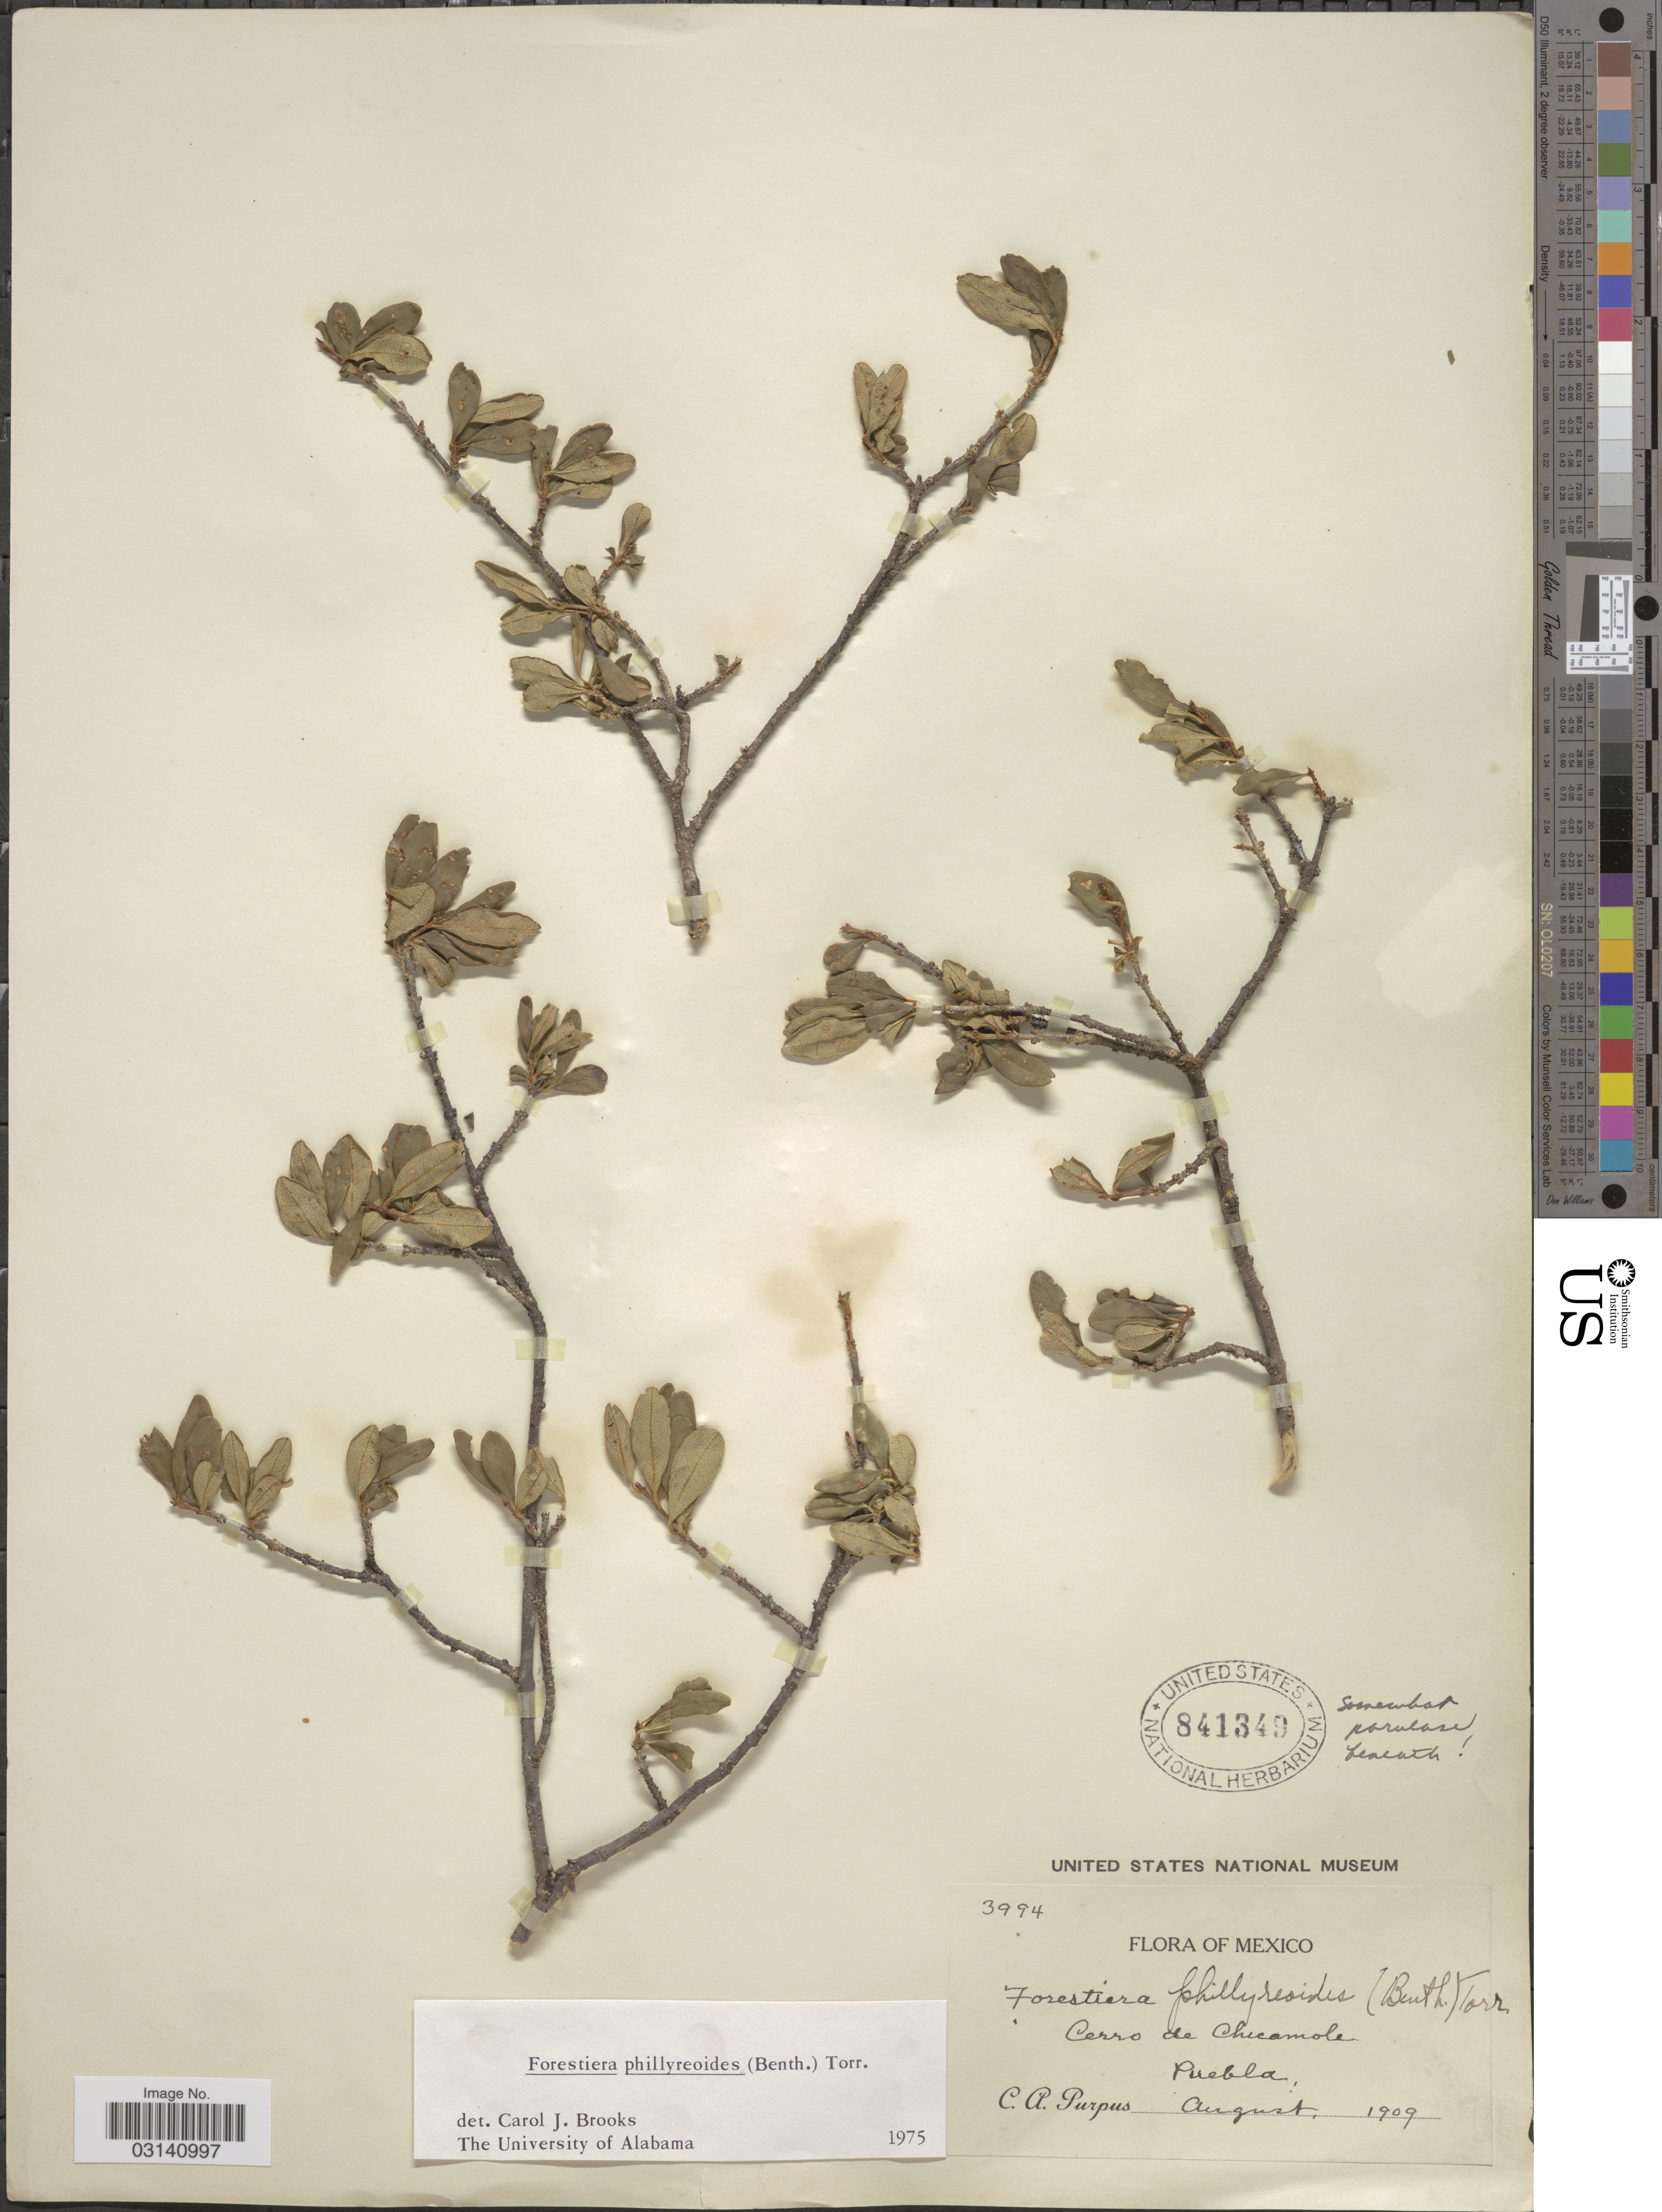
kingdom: Plantae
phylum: Tracheophyta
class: Magnoliopsida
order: Lamiales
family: Oleaceae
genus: Forestiera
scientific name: Forestiera phillyreoides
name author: (Benth.) Torr.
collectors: C. A. Purpus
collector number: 3994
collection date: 1909-08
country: Mexico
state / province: Puebla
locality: Cerro de Chicamole.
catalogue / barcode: US 841349